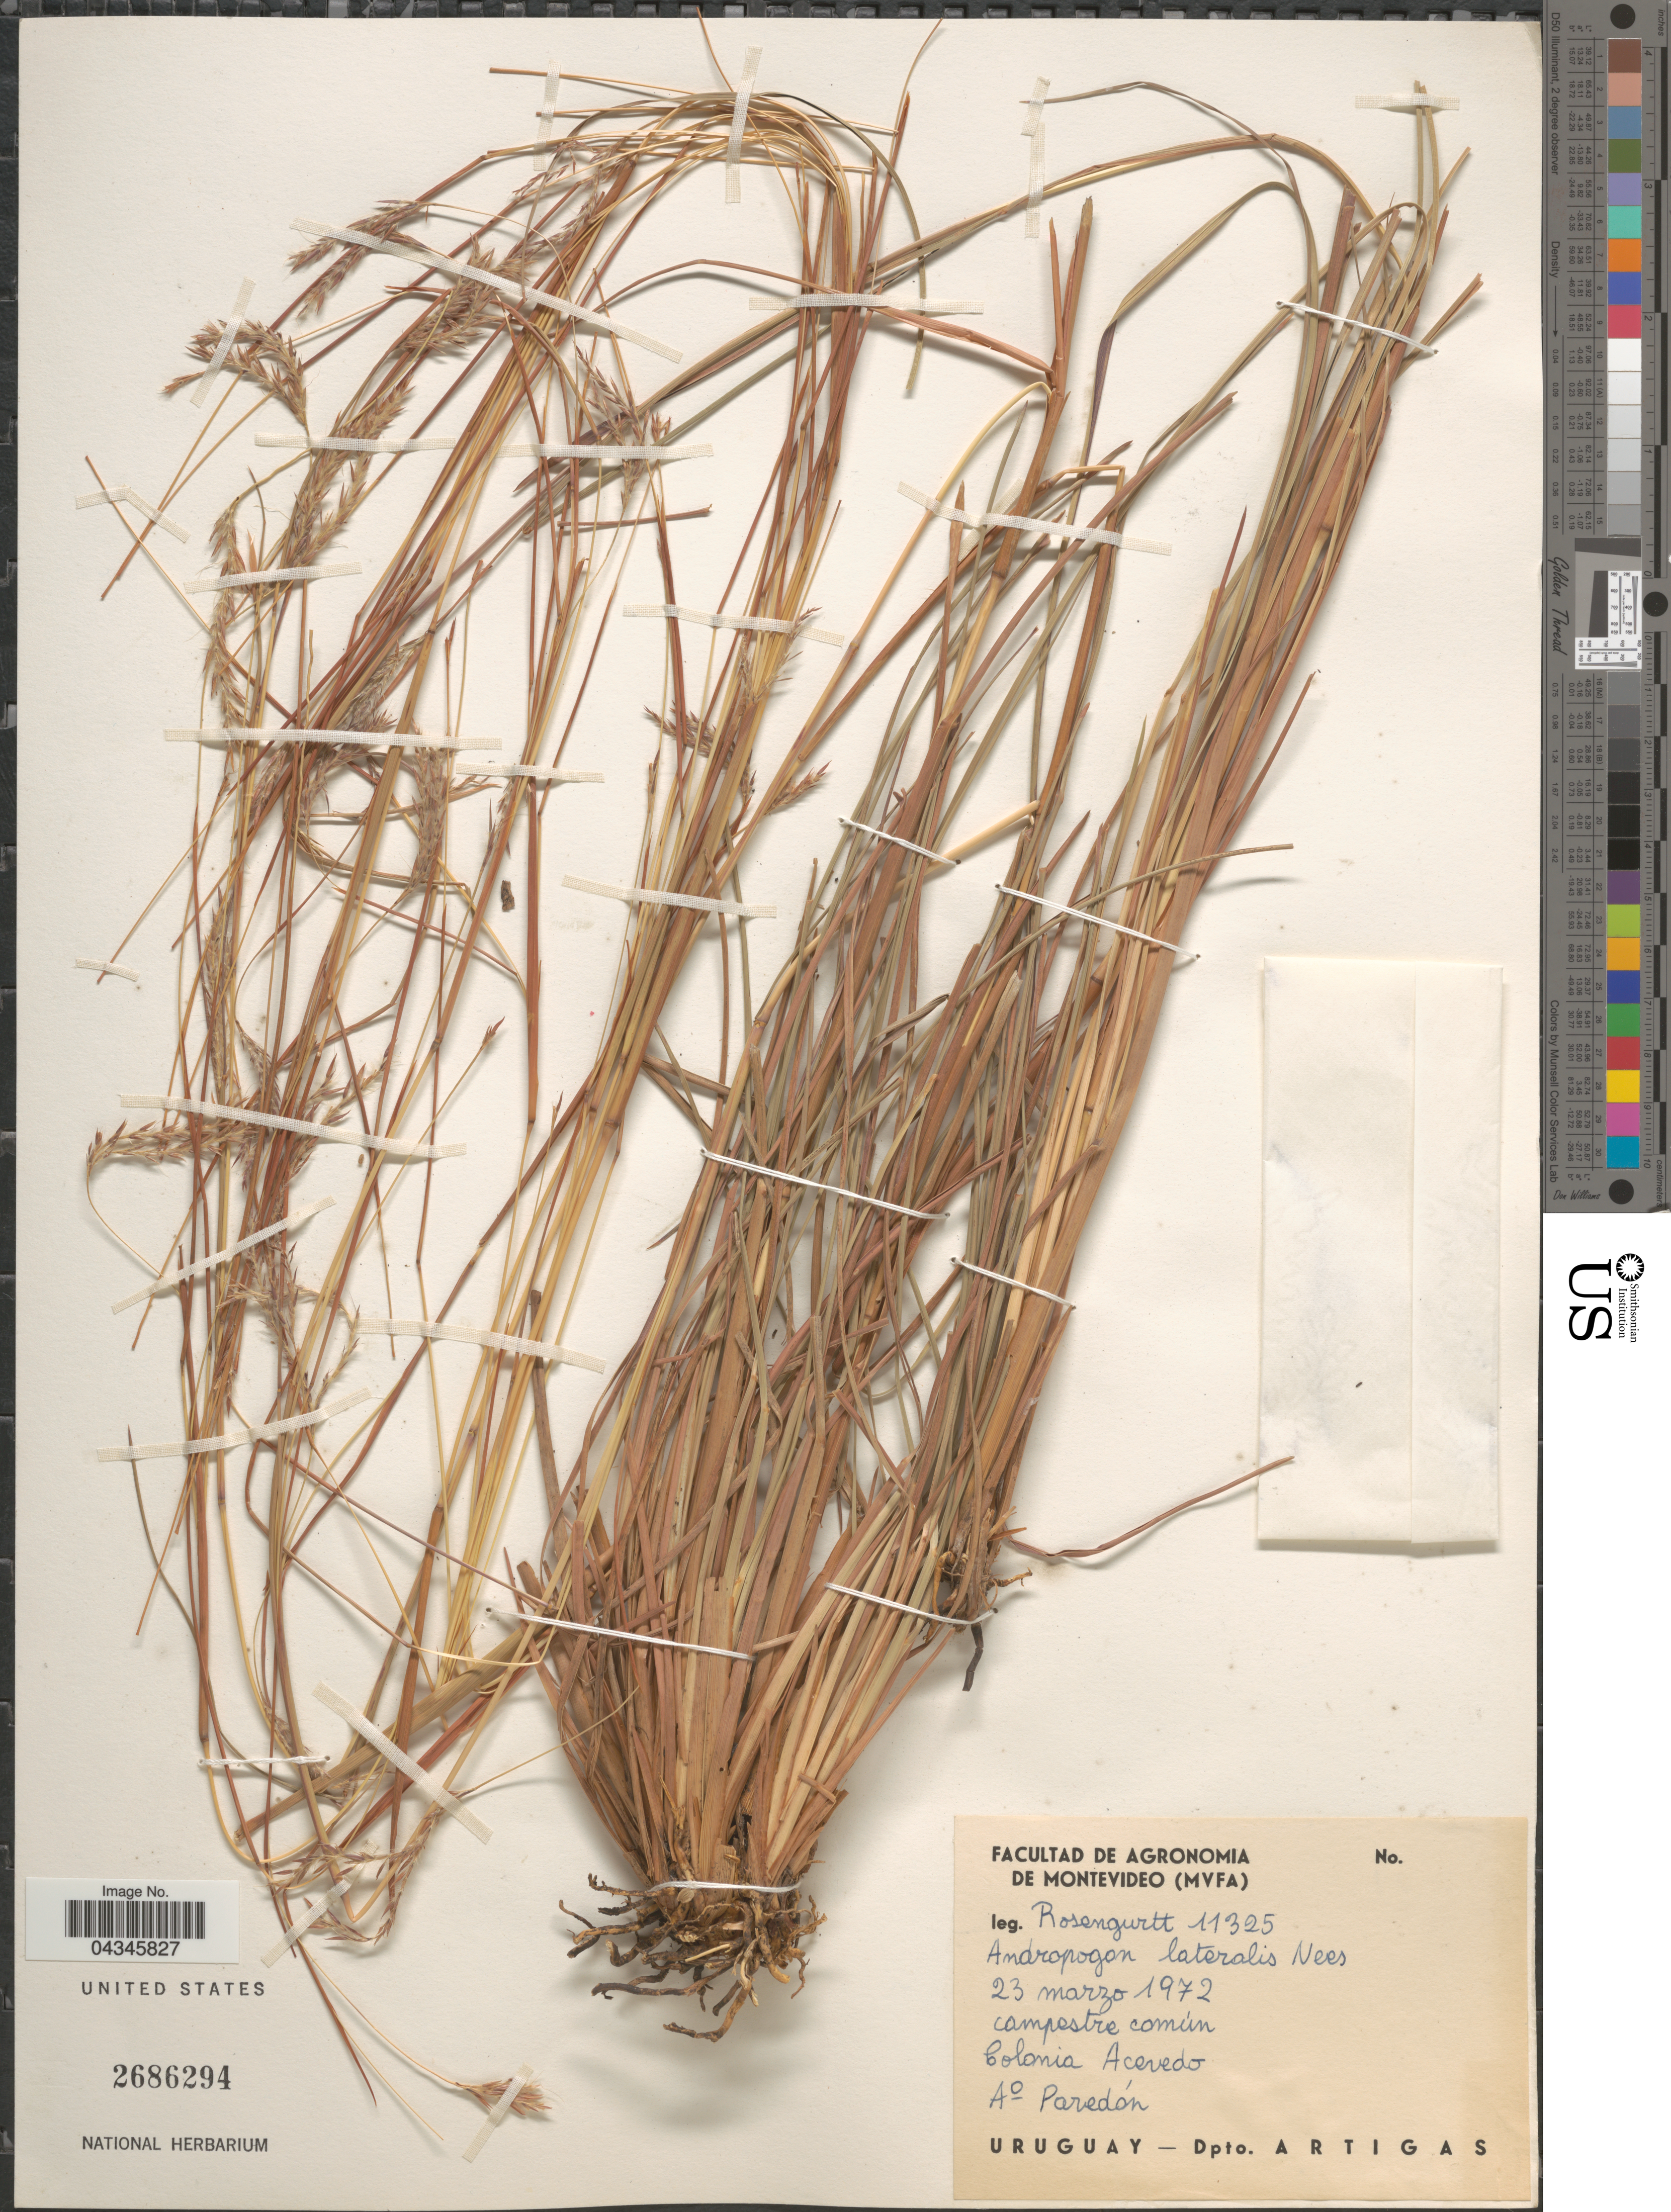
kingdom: Plantae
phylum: Tracheophyta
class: Liliopsida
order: Poales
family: Poaceae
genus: Andropogon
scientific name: Andropogon lateralis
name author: Nees in Mart.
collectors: Rosengurtt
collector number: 11325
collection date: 1972-03-23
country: Uruguay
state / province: Artigas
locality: Campestre común. Colonia Acevedo. A° Paredón. Dpto. Artigas.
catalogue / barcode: US 2686294